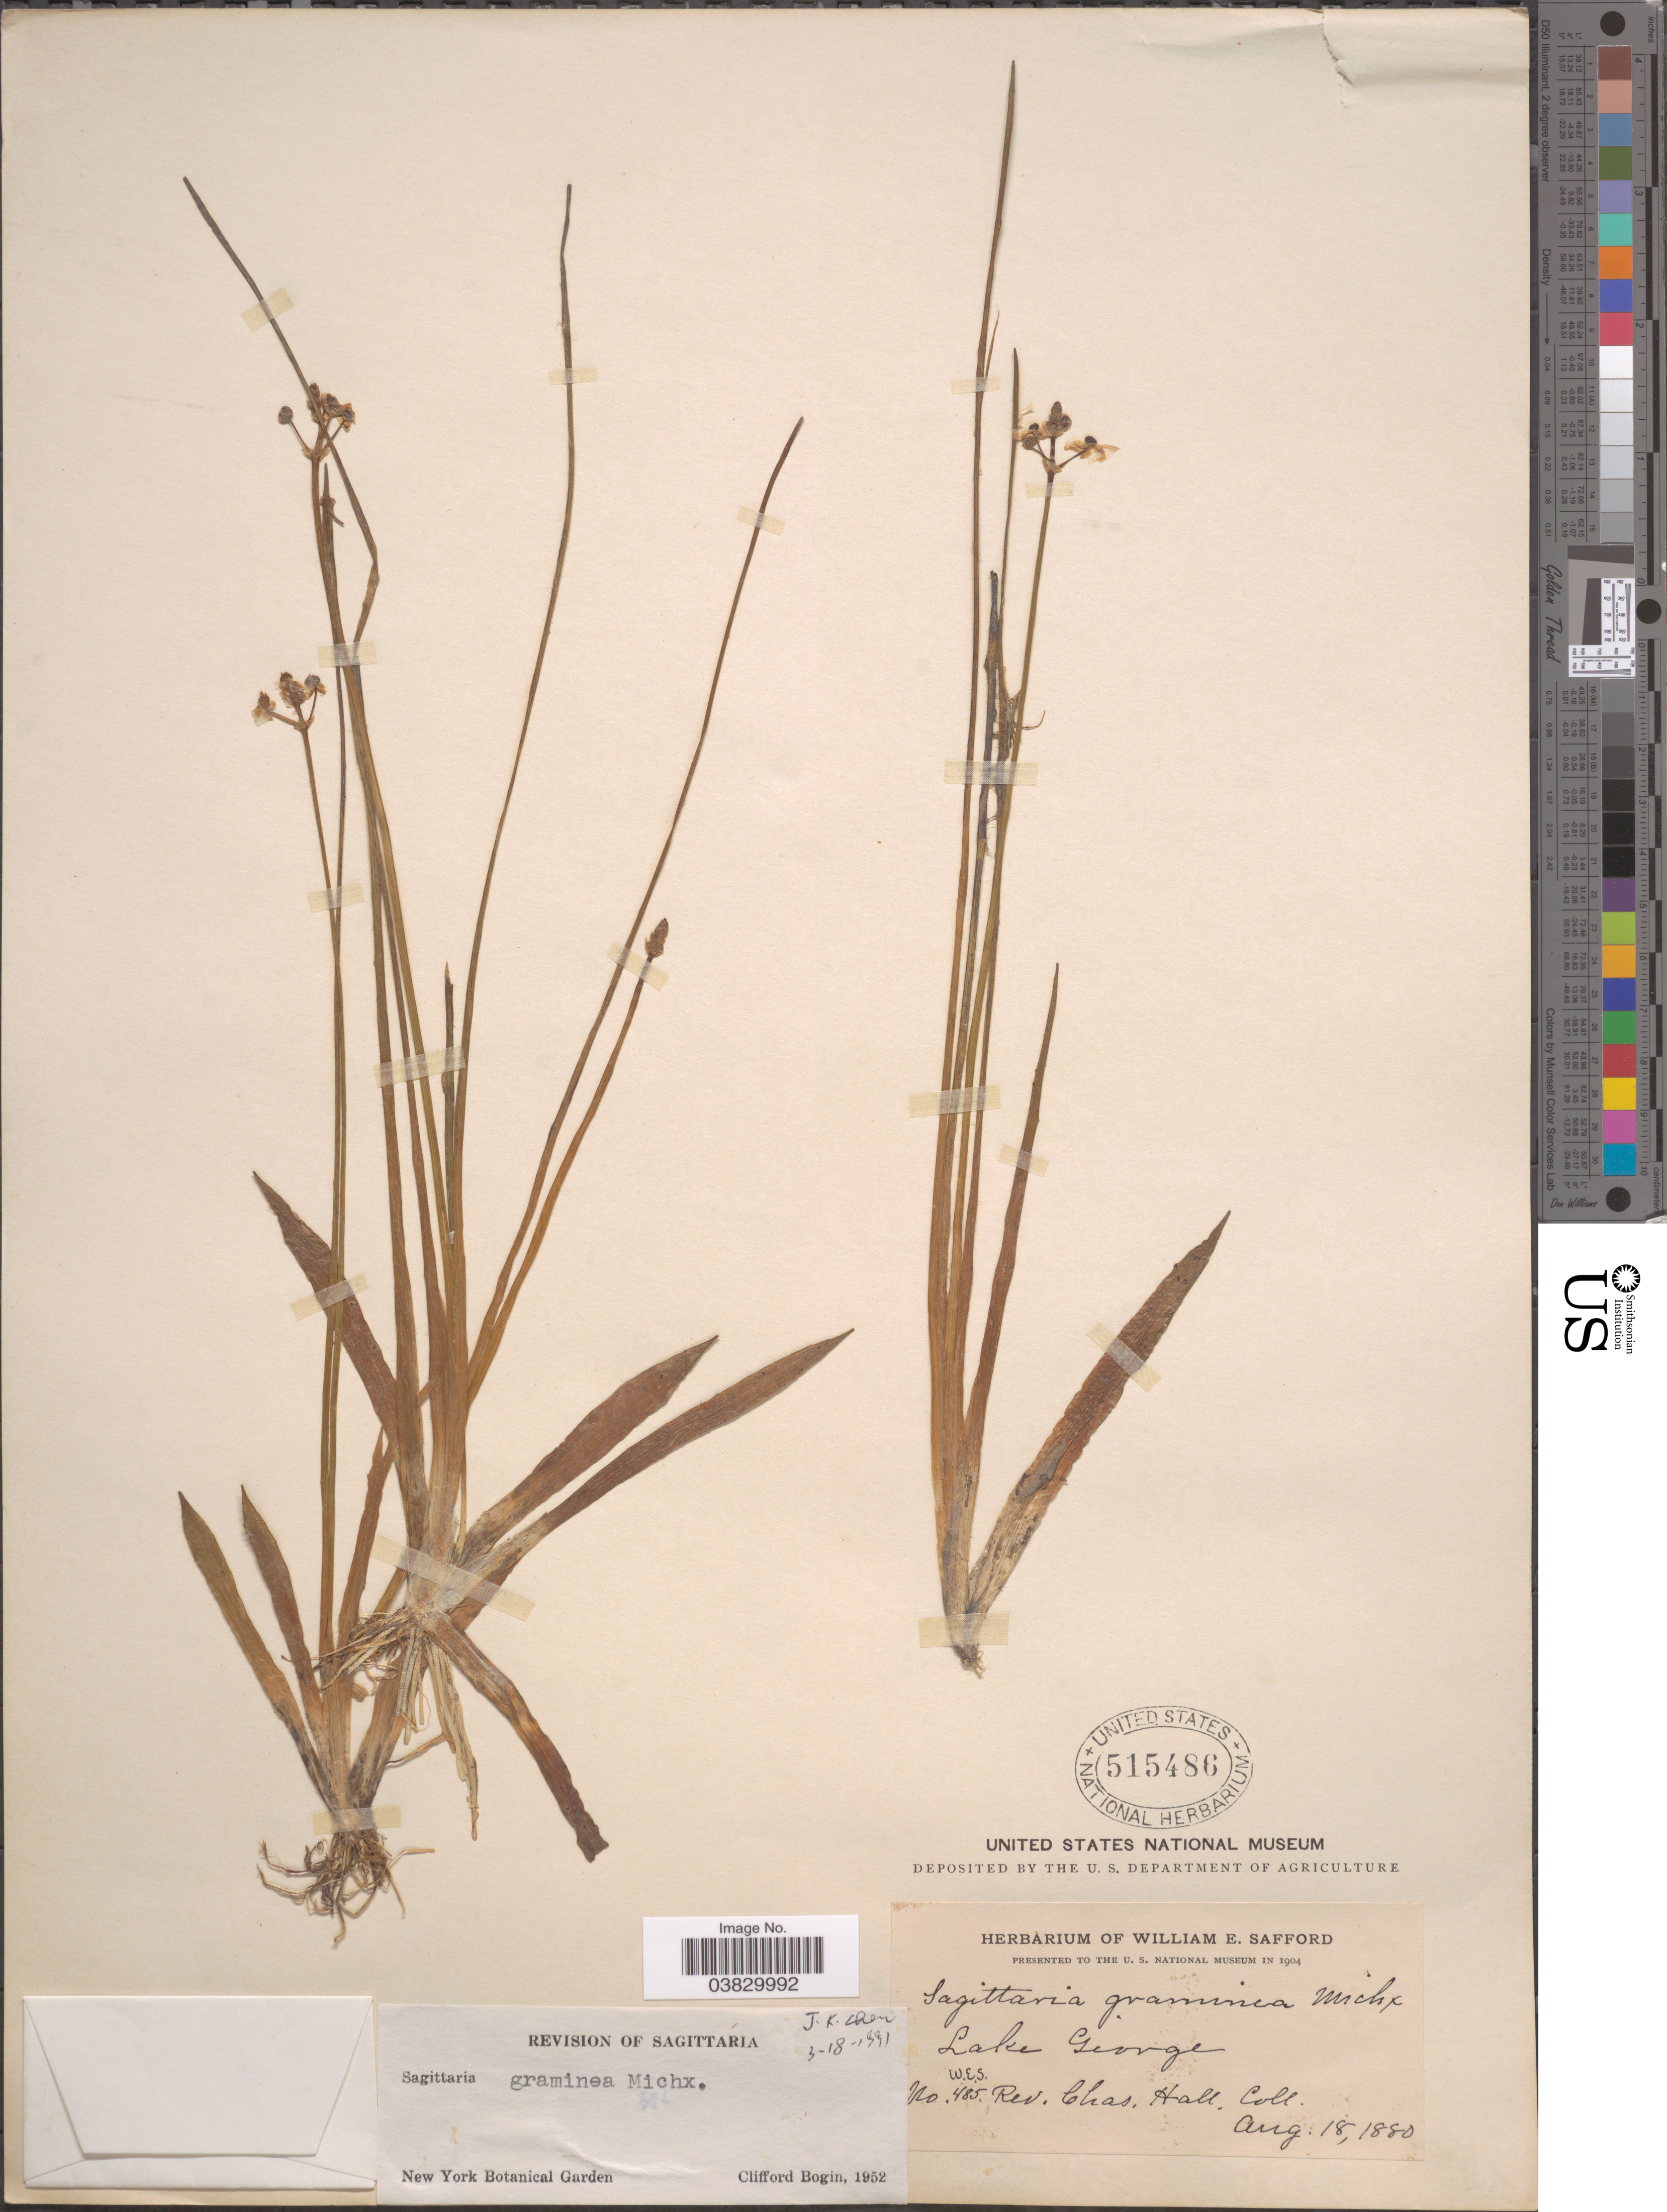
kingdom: Plantae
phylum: Tracheophyta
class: Liliopsida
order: Alismatales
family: Alismataceae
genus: Sagittaria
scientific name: Sagittaria graminea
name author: Michx.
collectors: C. Hall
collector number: W.E.S. 485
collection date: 1880-08-18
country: United States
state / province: New York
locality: Lake George.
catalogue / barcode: US 515486